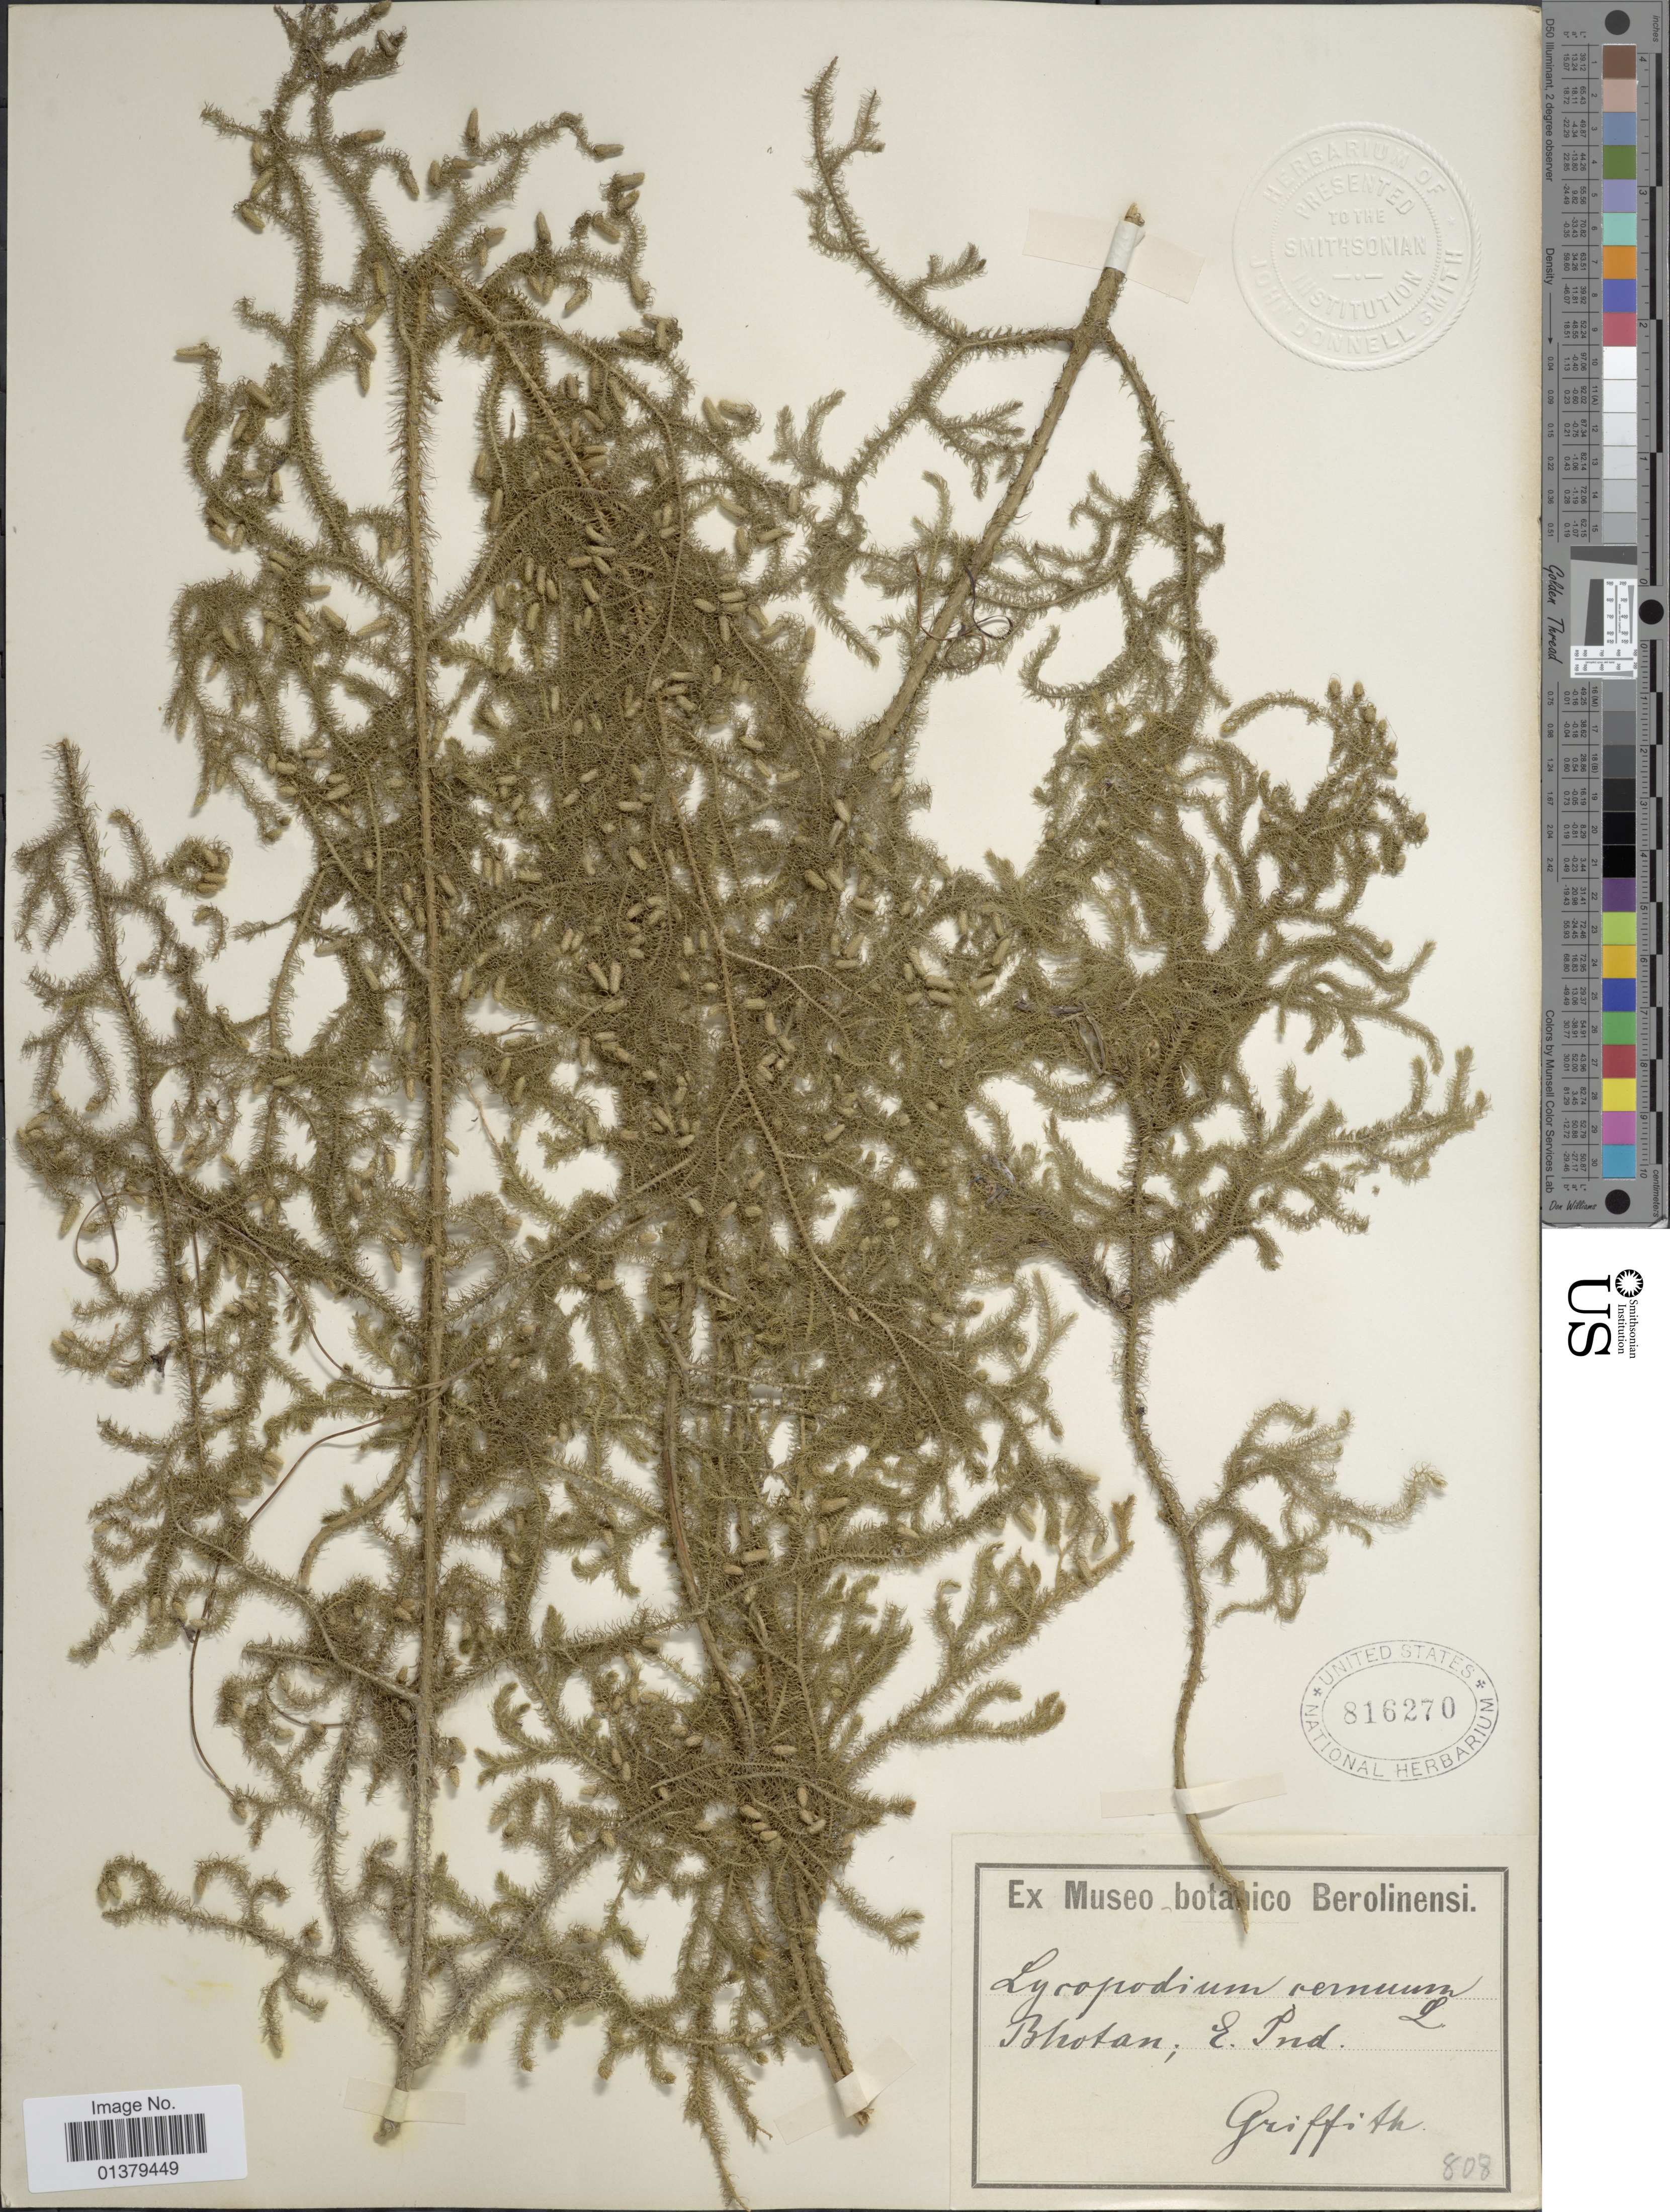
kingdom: Plantae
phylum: Tracheophyta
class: Lycopodiopsida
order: Lycopodiales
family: Lycopodiaceae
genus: Palhinhaea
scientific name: Palhinhaea cernua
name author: (L.) Vasc. & Franco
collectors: Griffith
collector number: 808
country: Bhutan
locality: Bhotan; E. Ind.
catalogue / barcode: US 816270